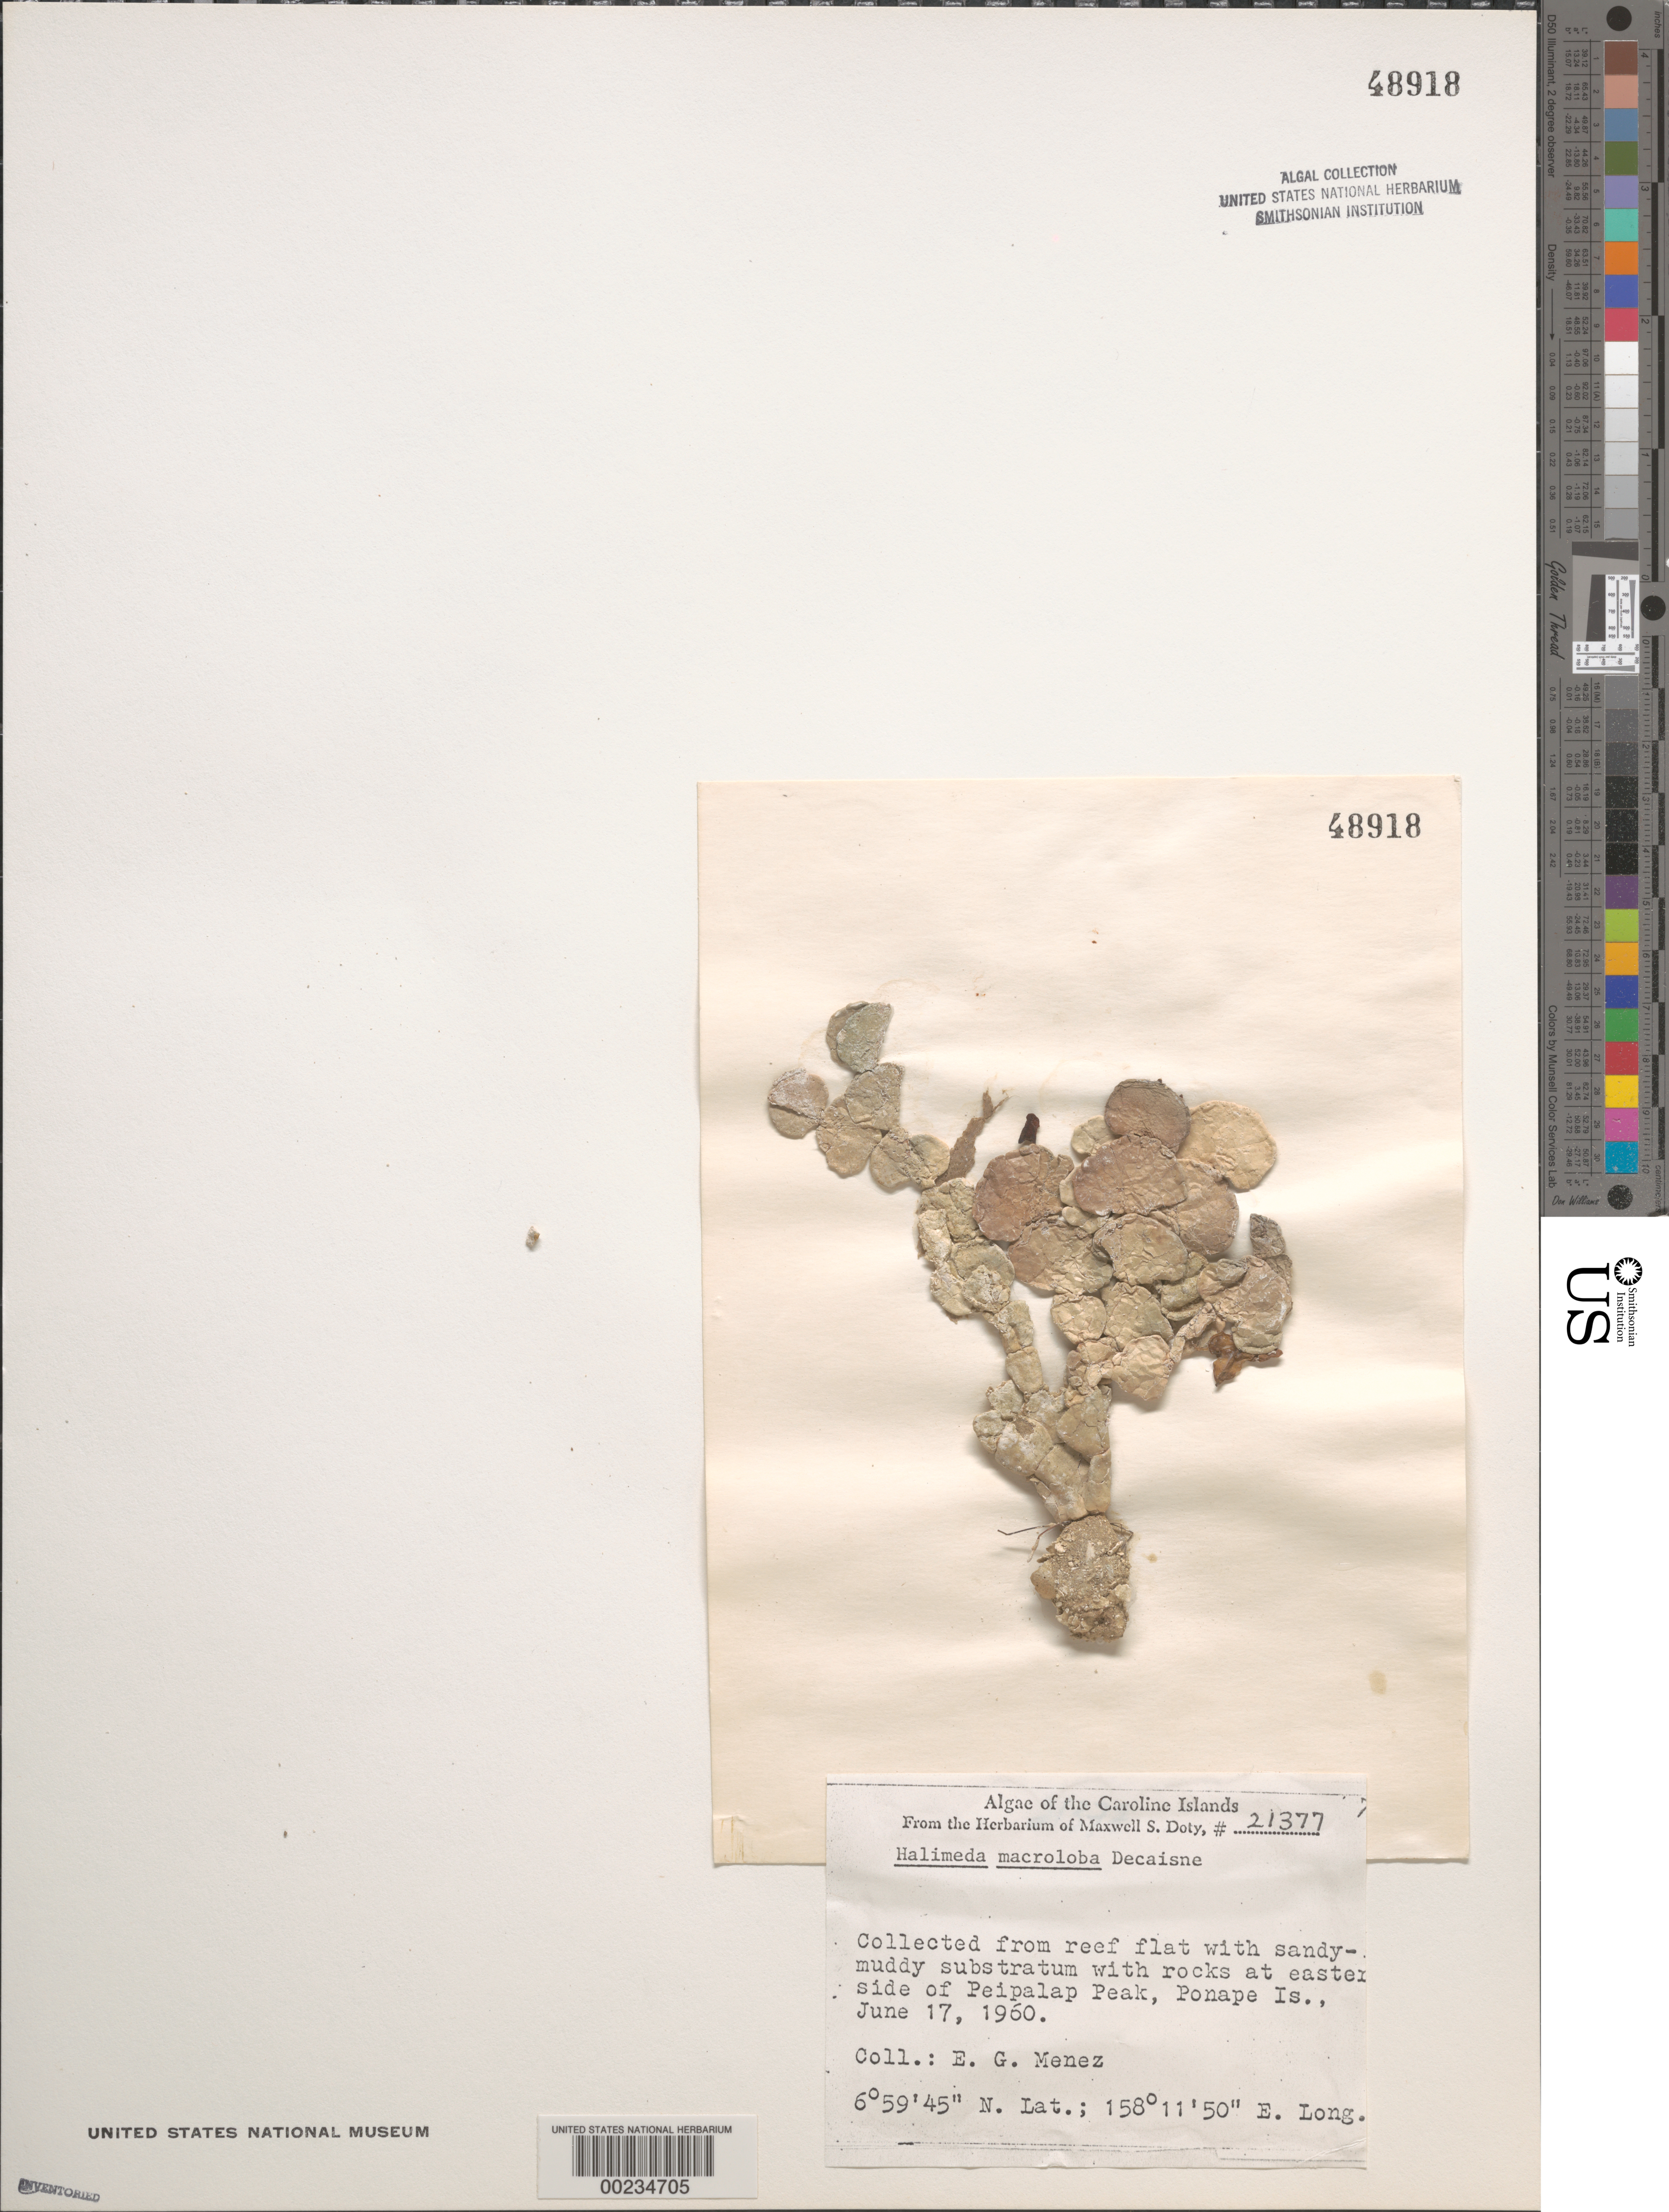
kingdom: Plantae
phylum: Chlorophyta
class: Ulvophyceae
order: Bryopsidales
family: Halimedaceae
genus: Halimeda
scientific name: Halimeda macroloba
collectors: Meñez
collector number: MSD 21377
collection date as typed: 17 Jun 1960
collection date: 1960-06-17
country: Micronesia, Federated States of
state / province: Pohnpei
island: Pohnpei [Ponape]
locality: Peipalap Peak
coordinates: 6 59' 45" N, 158 11' 50" E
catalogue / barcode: US 48918